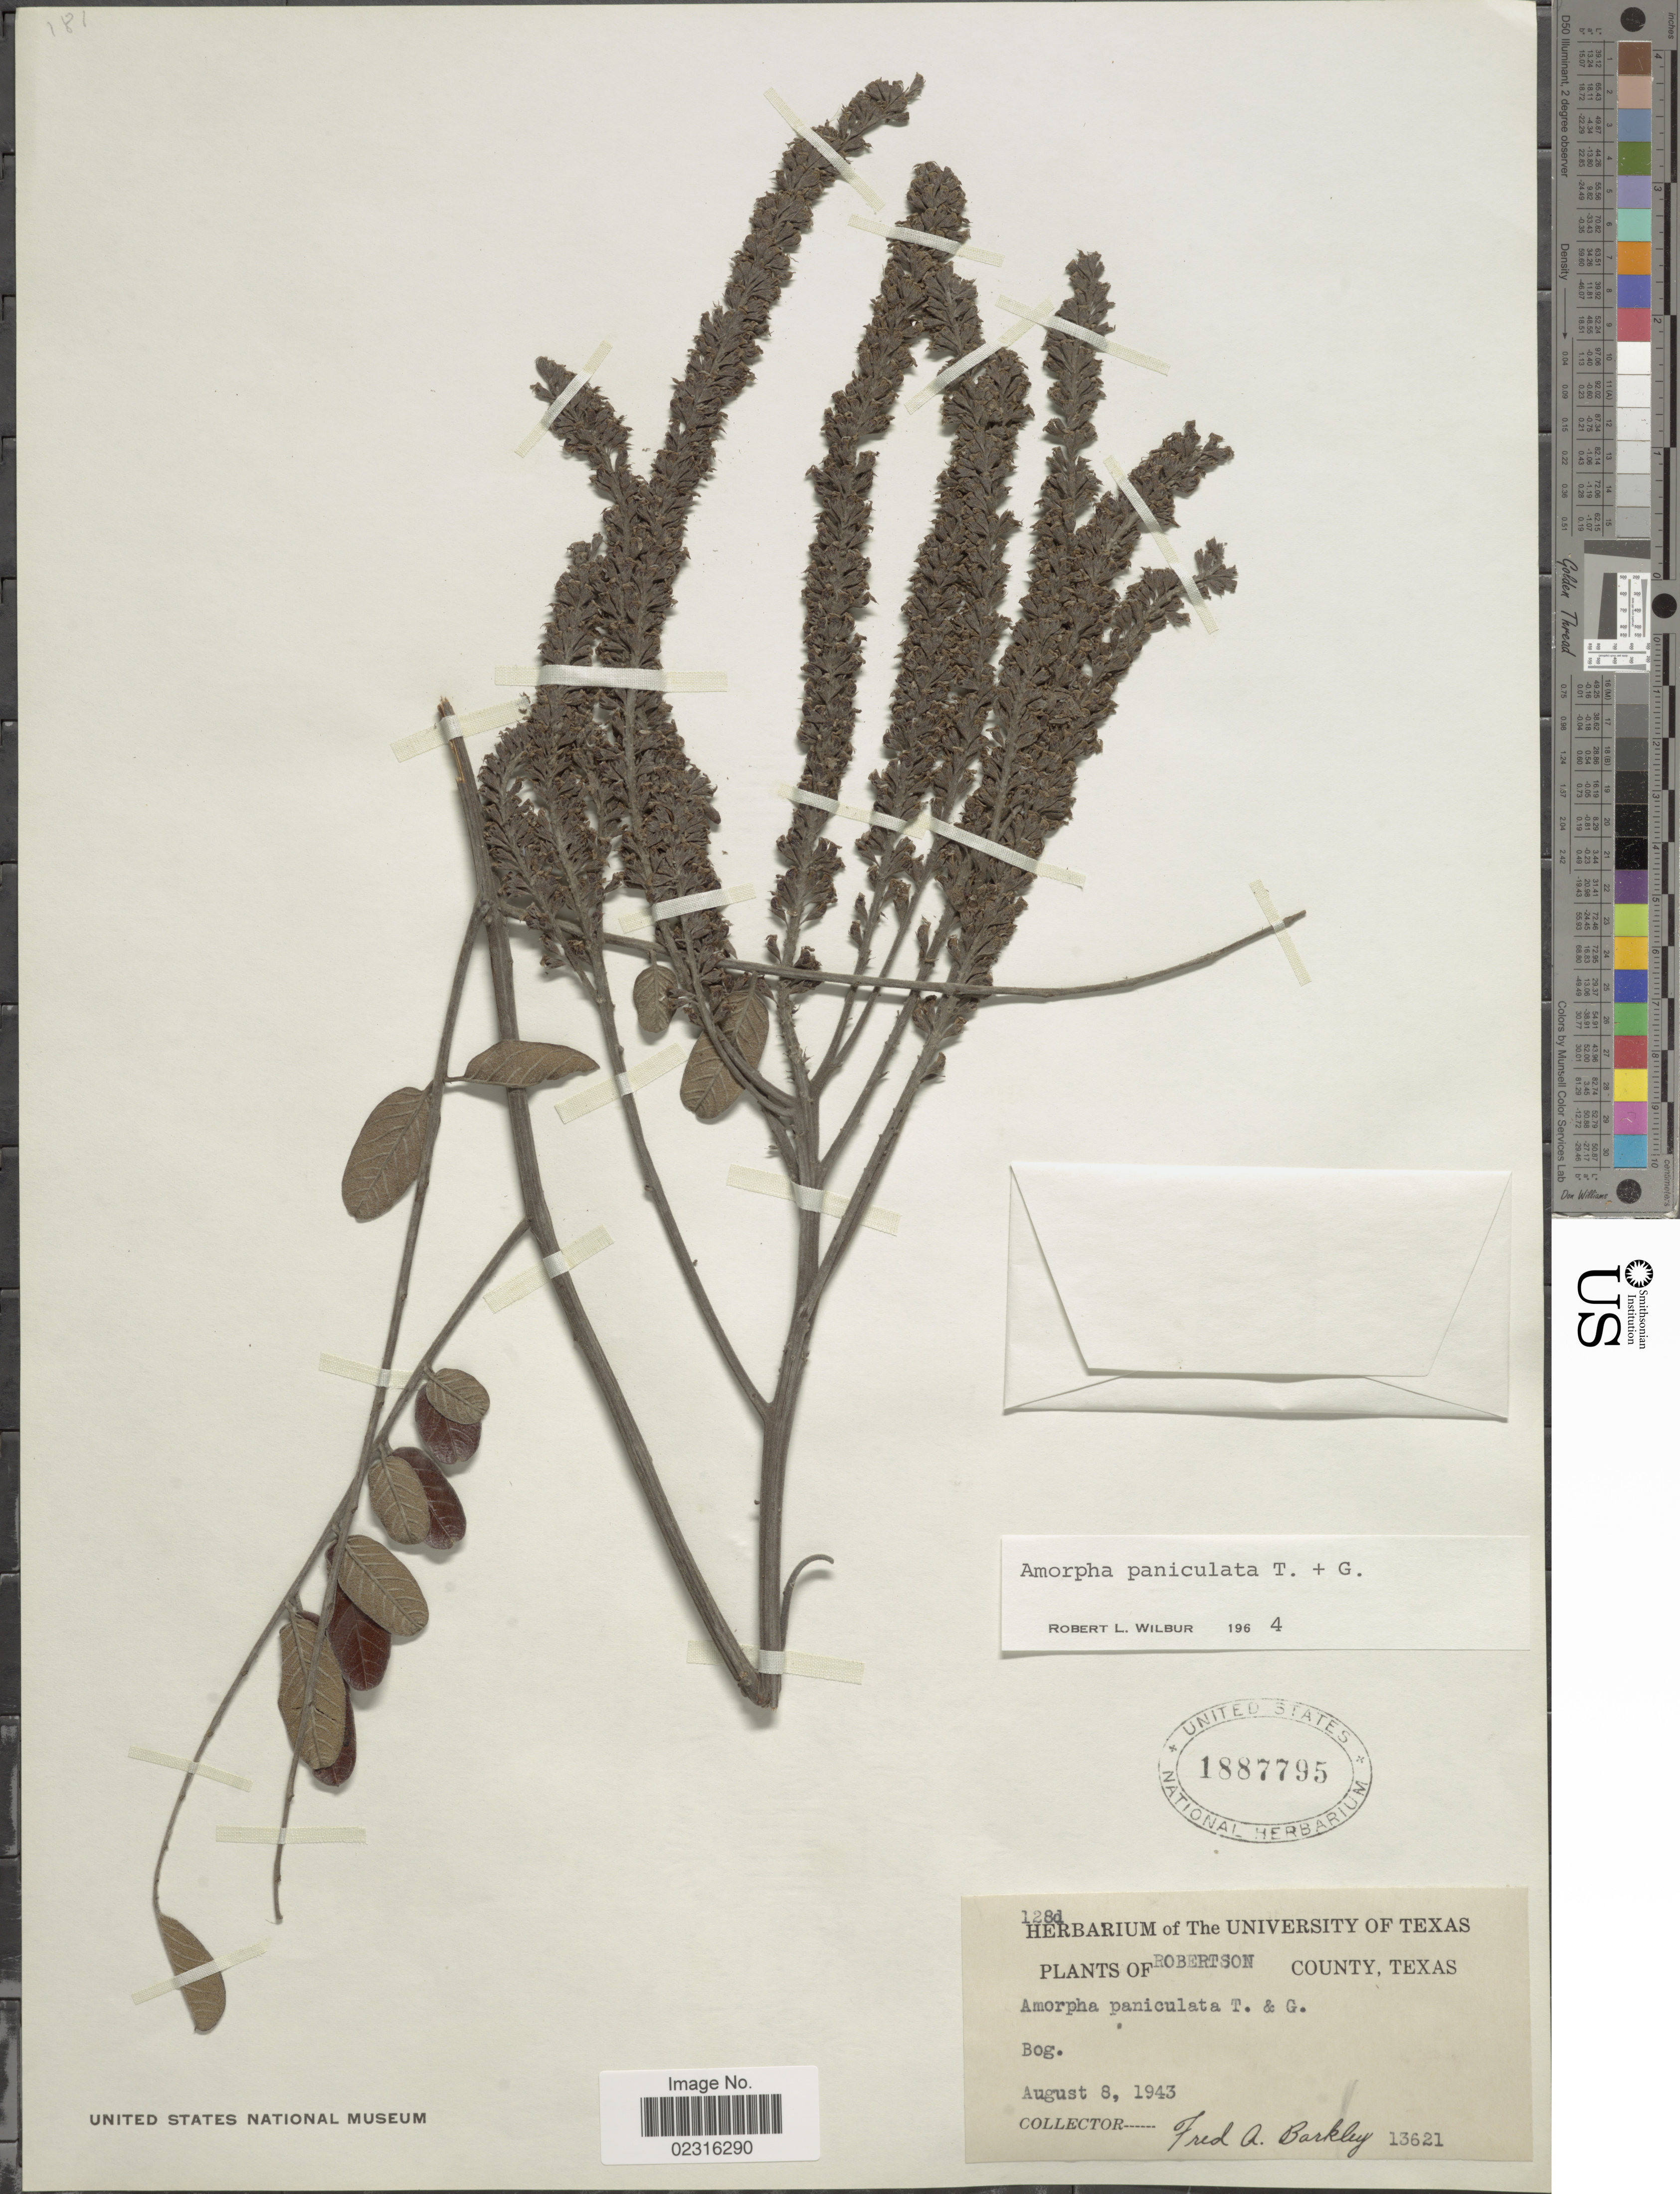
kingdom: Plantae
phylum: Tracheophyta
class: Magnoliopsida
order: Fabales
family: Fabaceae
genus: Amorpha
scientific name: Amorpha paniculata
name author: Torr. & A. Gray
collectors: F. A. Barkley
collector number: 13621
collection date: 1943-08-08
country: United States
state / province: Texas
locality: Robertson County, bog.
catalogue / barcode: US 1887795